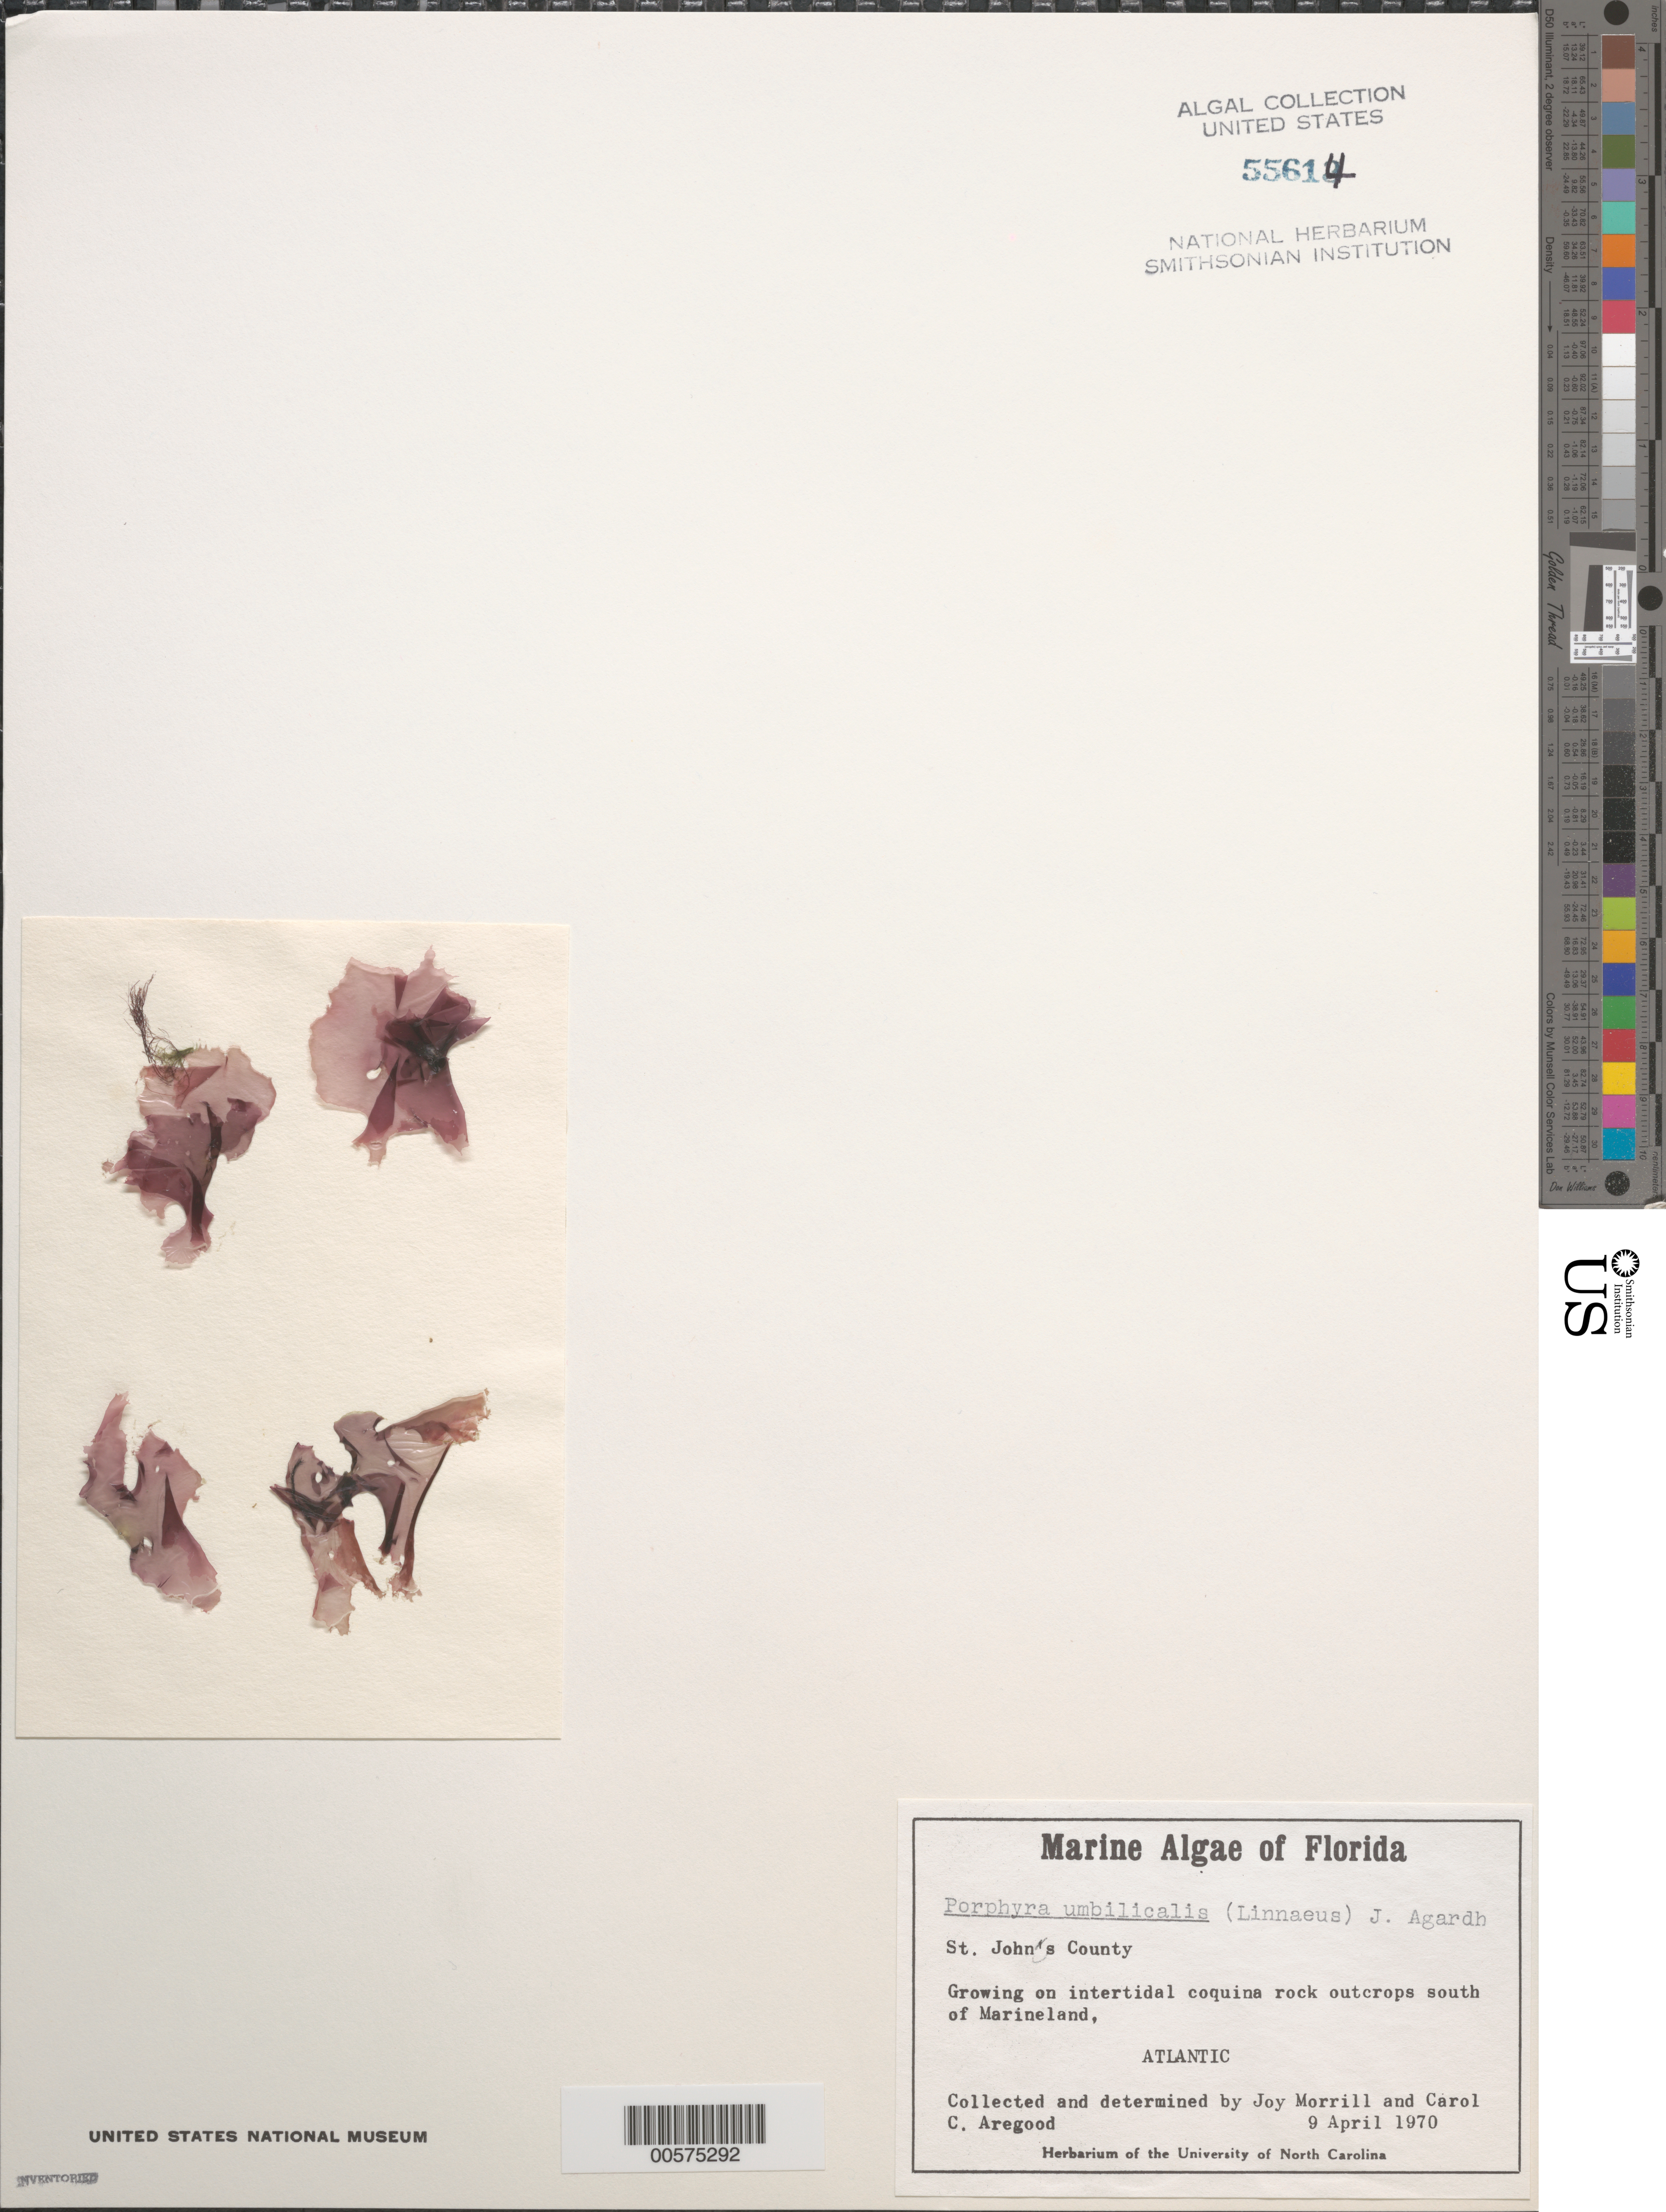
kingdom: Plantae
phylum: Rhodophyta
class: Bangiophyceae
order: Bangiales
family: Bangiaceae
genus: Porphyra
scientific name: Porphyra umbilicalis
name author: Kütz.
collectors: J. Morrill & C. Aregood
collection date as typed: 09 Apr 1970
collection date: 1970-04-09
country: United States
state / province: Florida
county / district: Saint Johns County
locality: South of Marineland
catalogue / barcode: US 55614